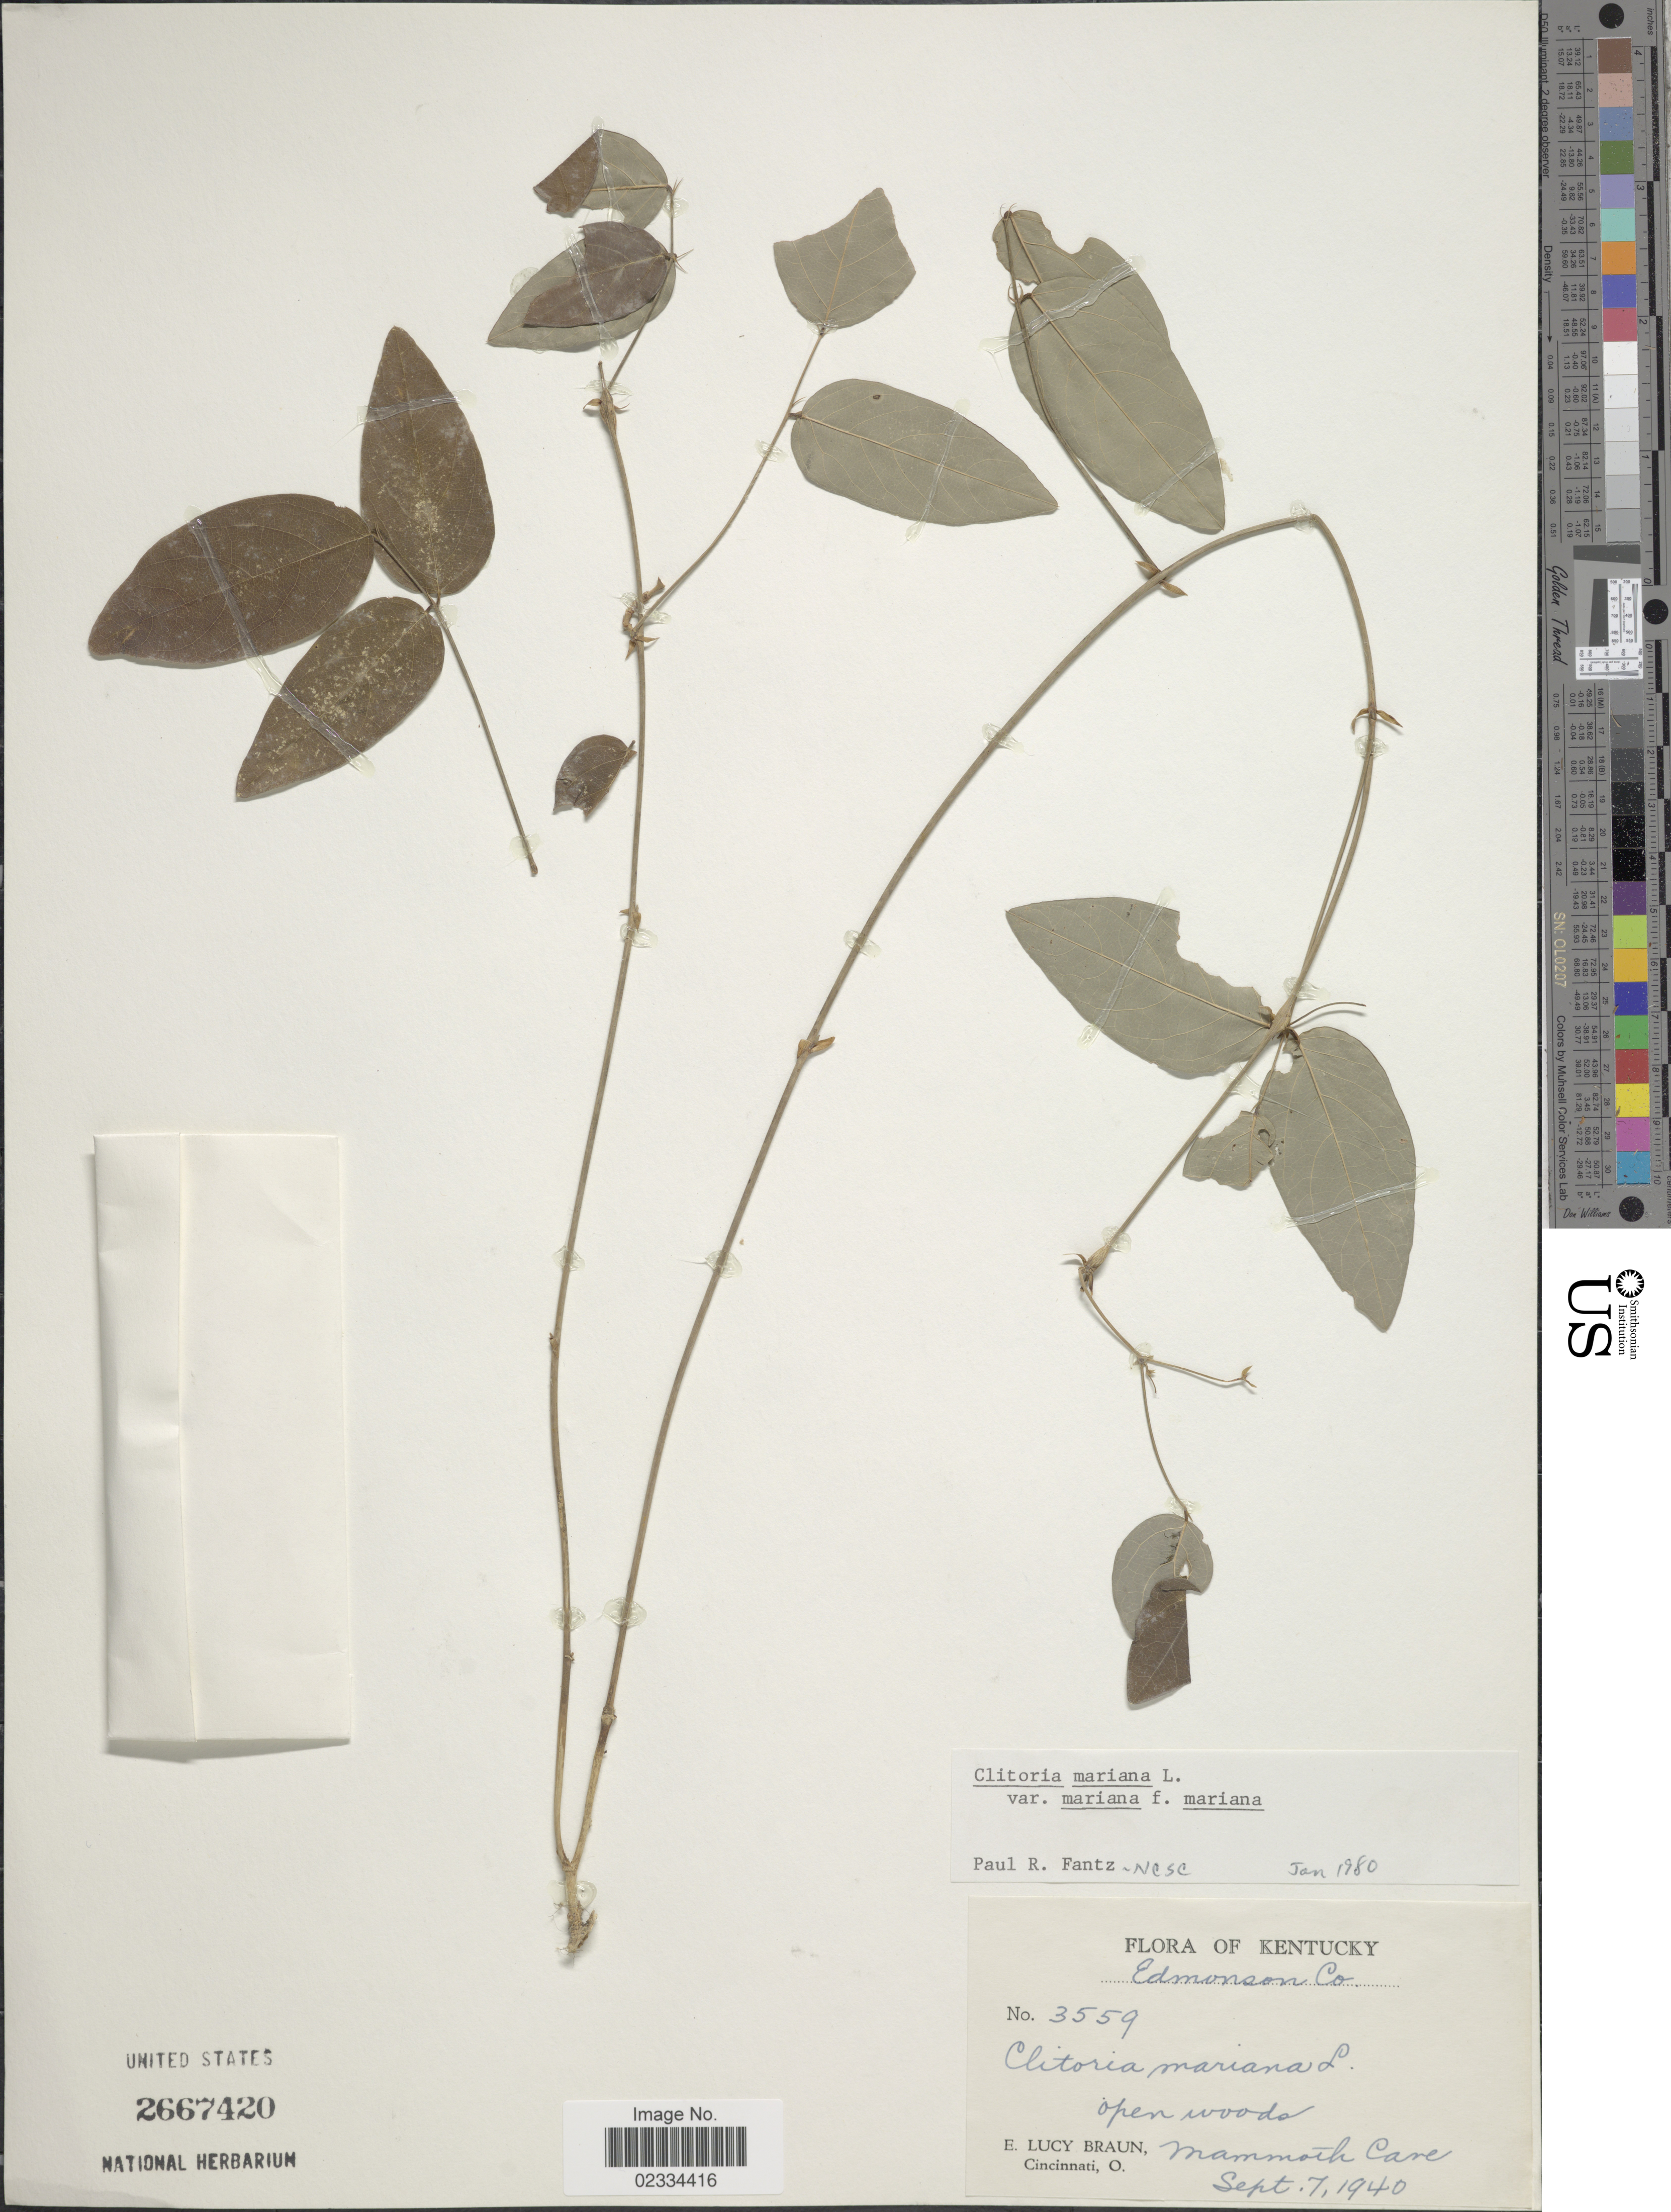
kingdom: Plantae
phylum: Tracheophyta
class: Magnoliopsida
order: Fabales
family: Fabaceae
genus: Clitoria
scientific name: Clitoria mariana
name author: L.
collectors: E. L. Braun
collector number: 3559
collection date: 1940-09-07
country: United States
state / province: Kentucky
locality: Mammoth Cove. Edmonson Co.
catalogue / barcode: US 2667420